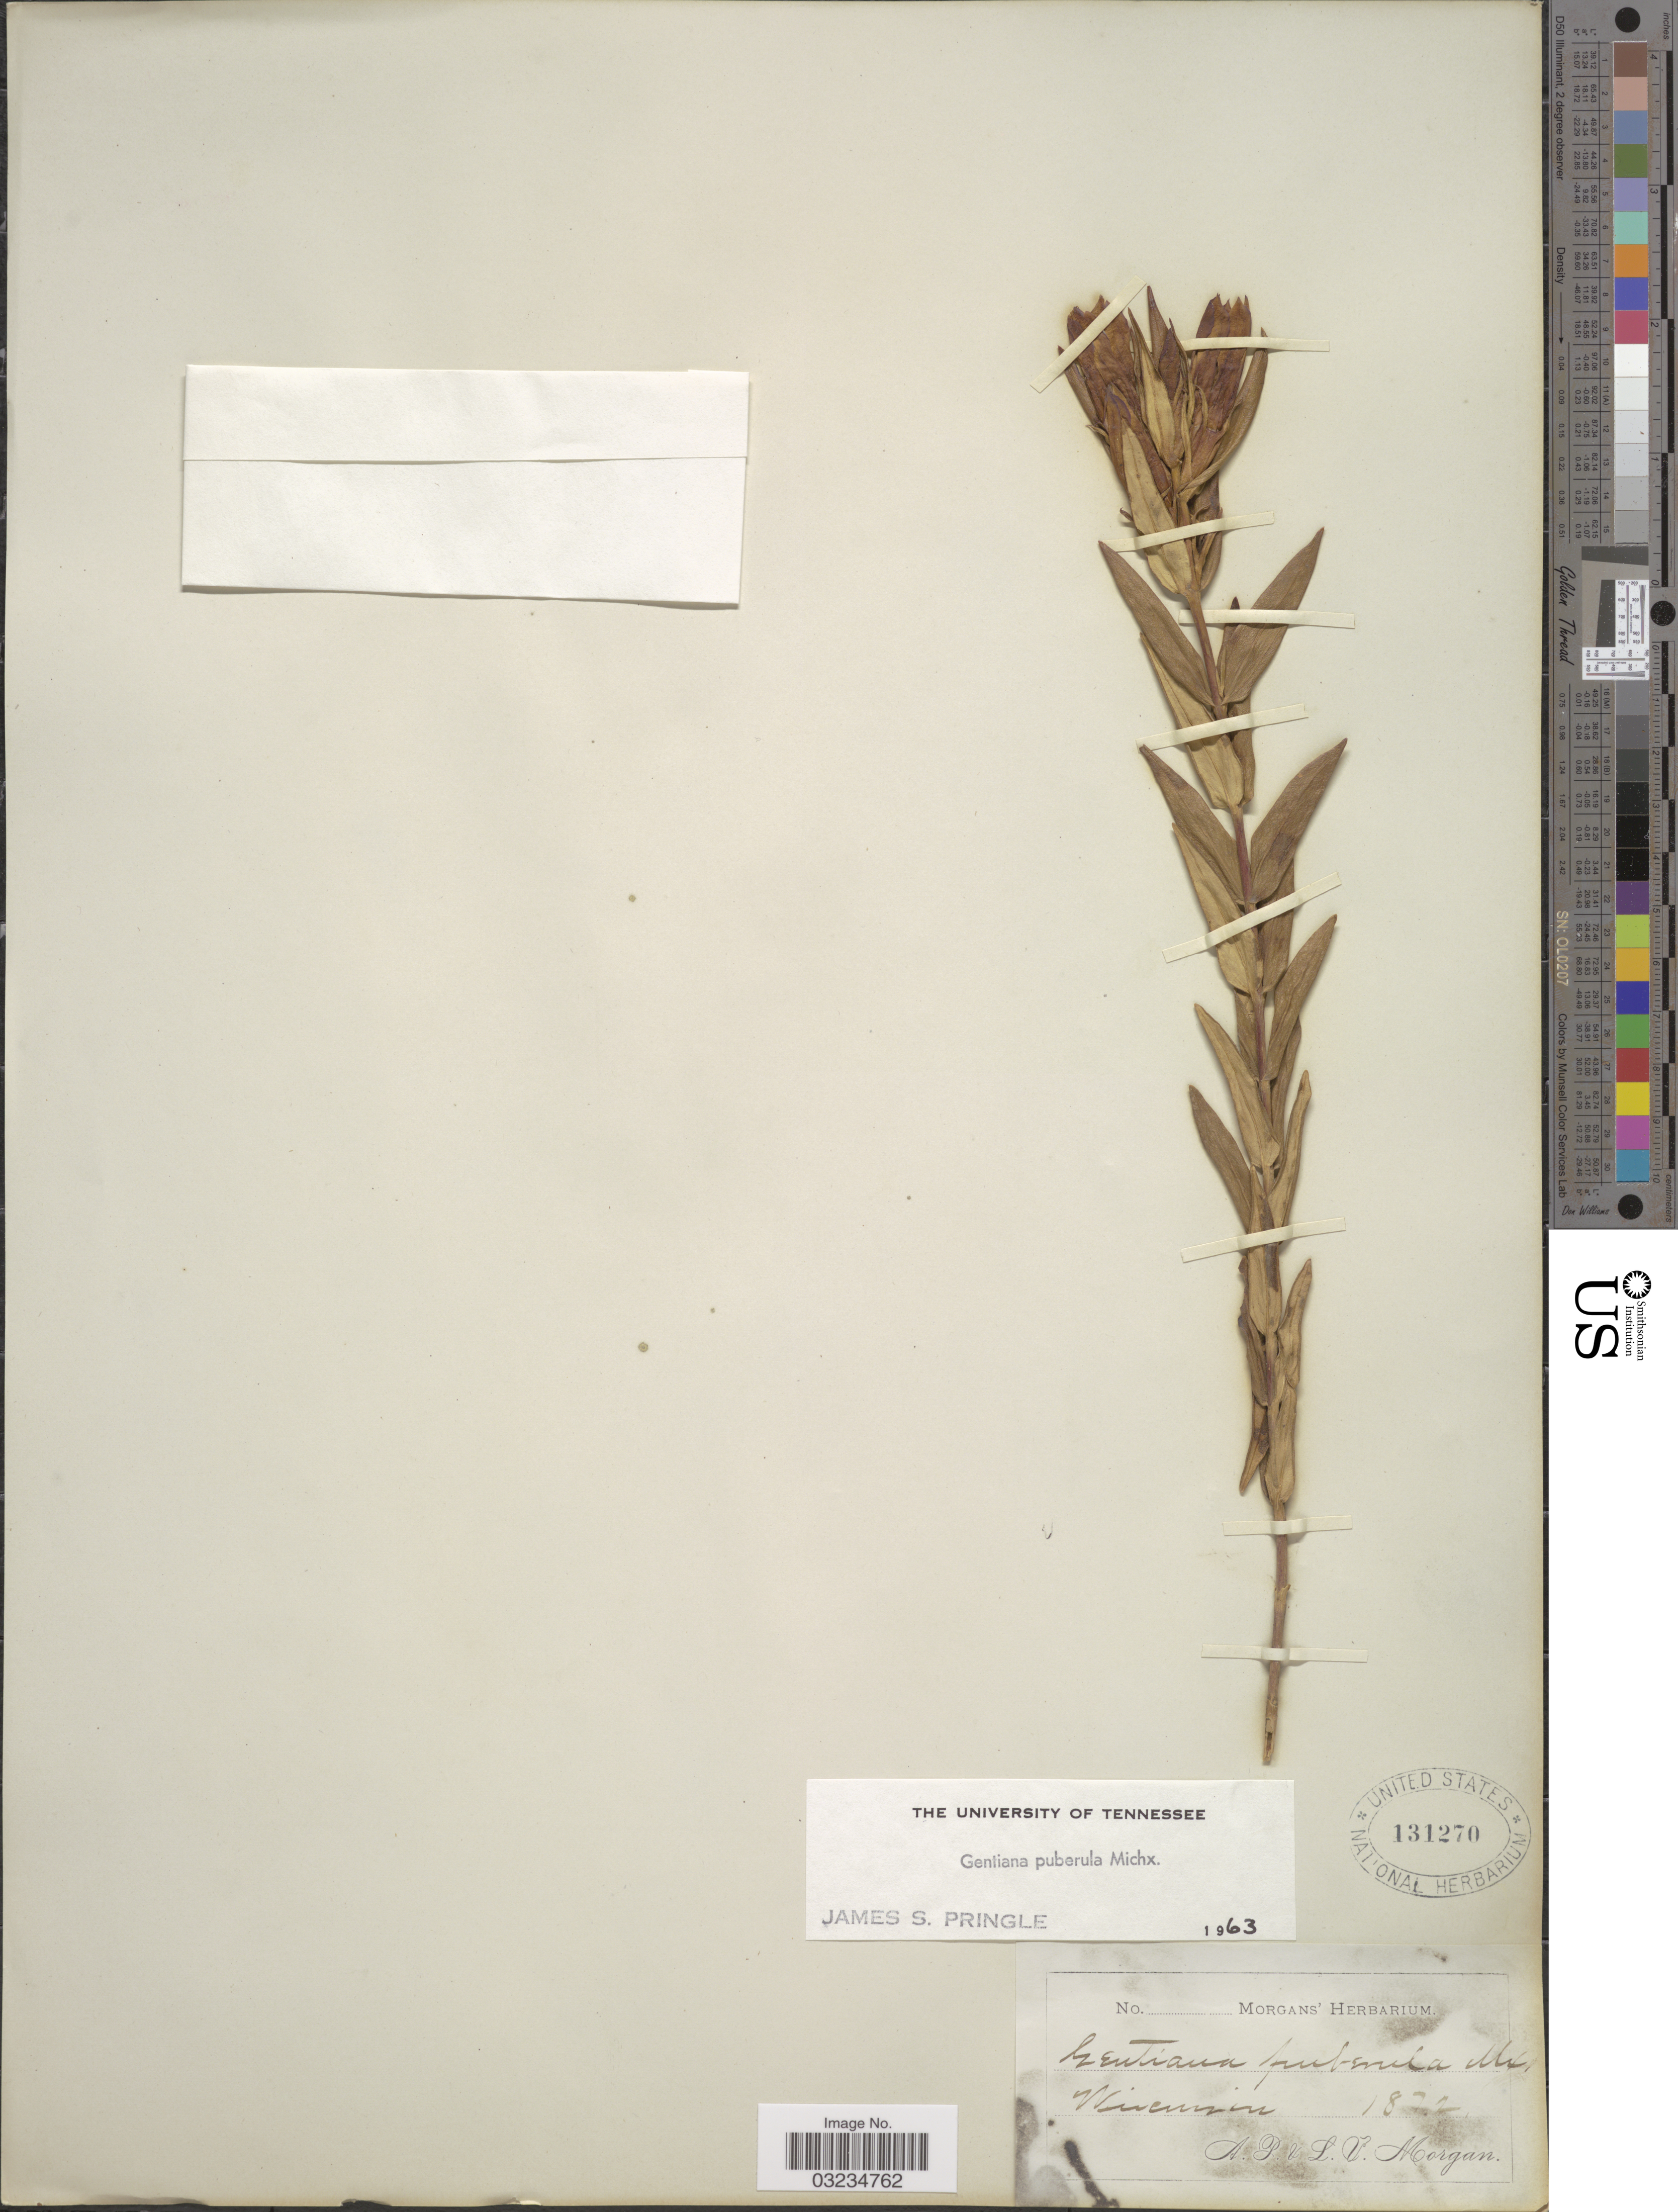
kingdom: Plantae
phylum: Tracheophyta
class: Magnoliopsida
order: Gentianales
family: Gentianaceae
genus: Gentiana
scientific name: Gentiana puberula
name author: Michx.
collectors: A. Morgan & L. Morgan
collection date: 1872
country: United States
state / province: Wisconsin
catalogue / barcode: US 131270